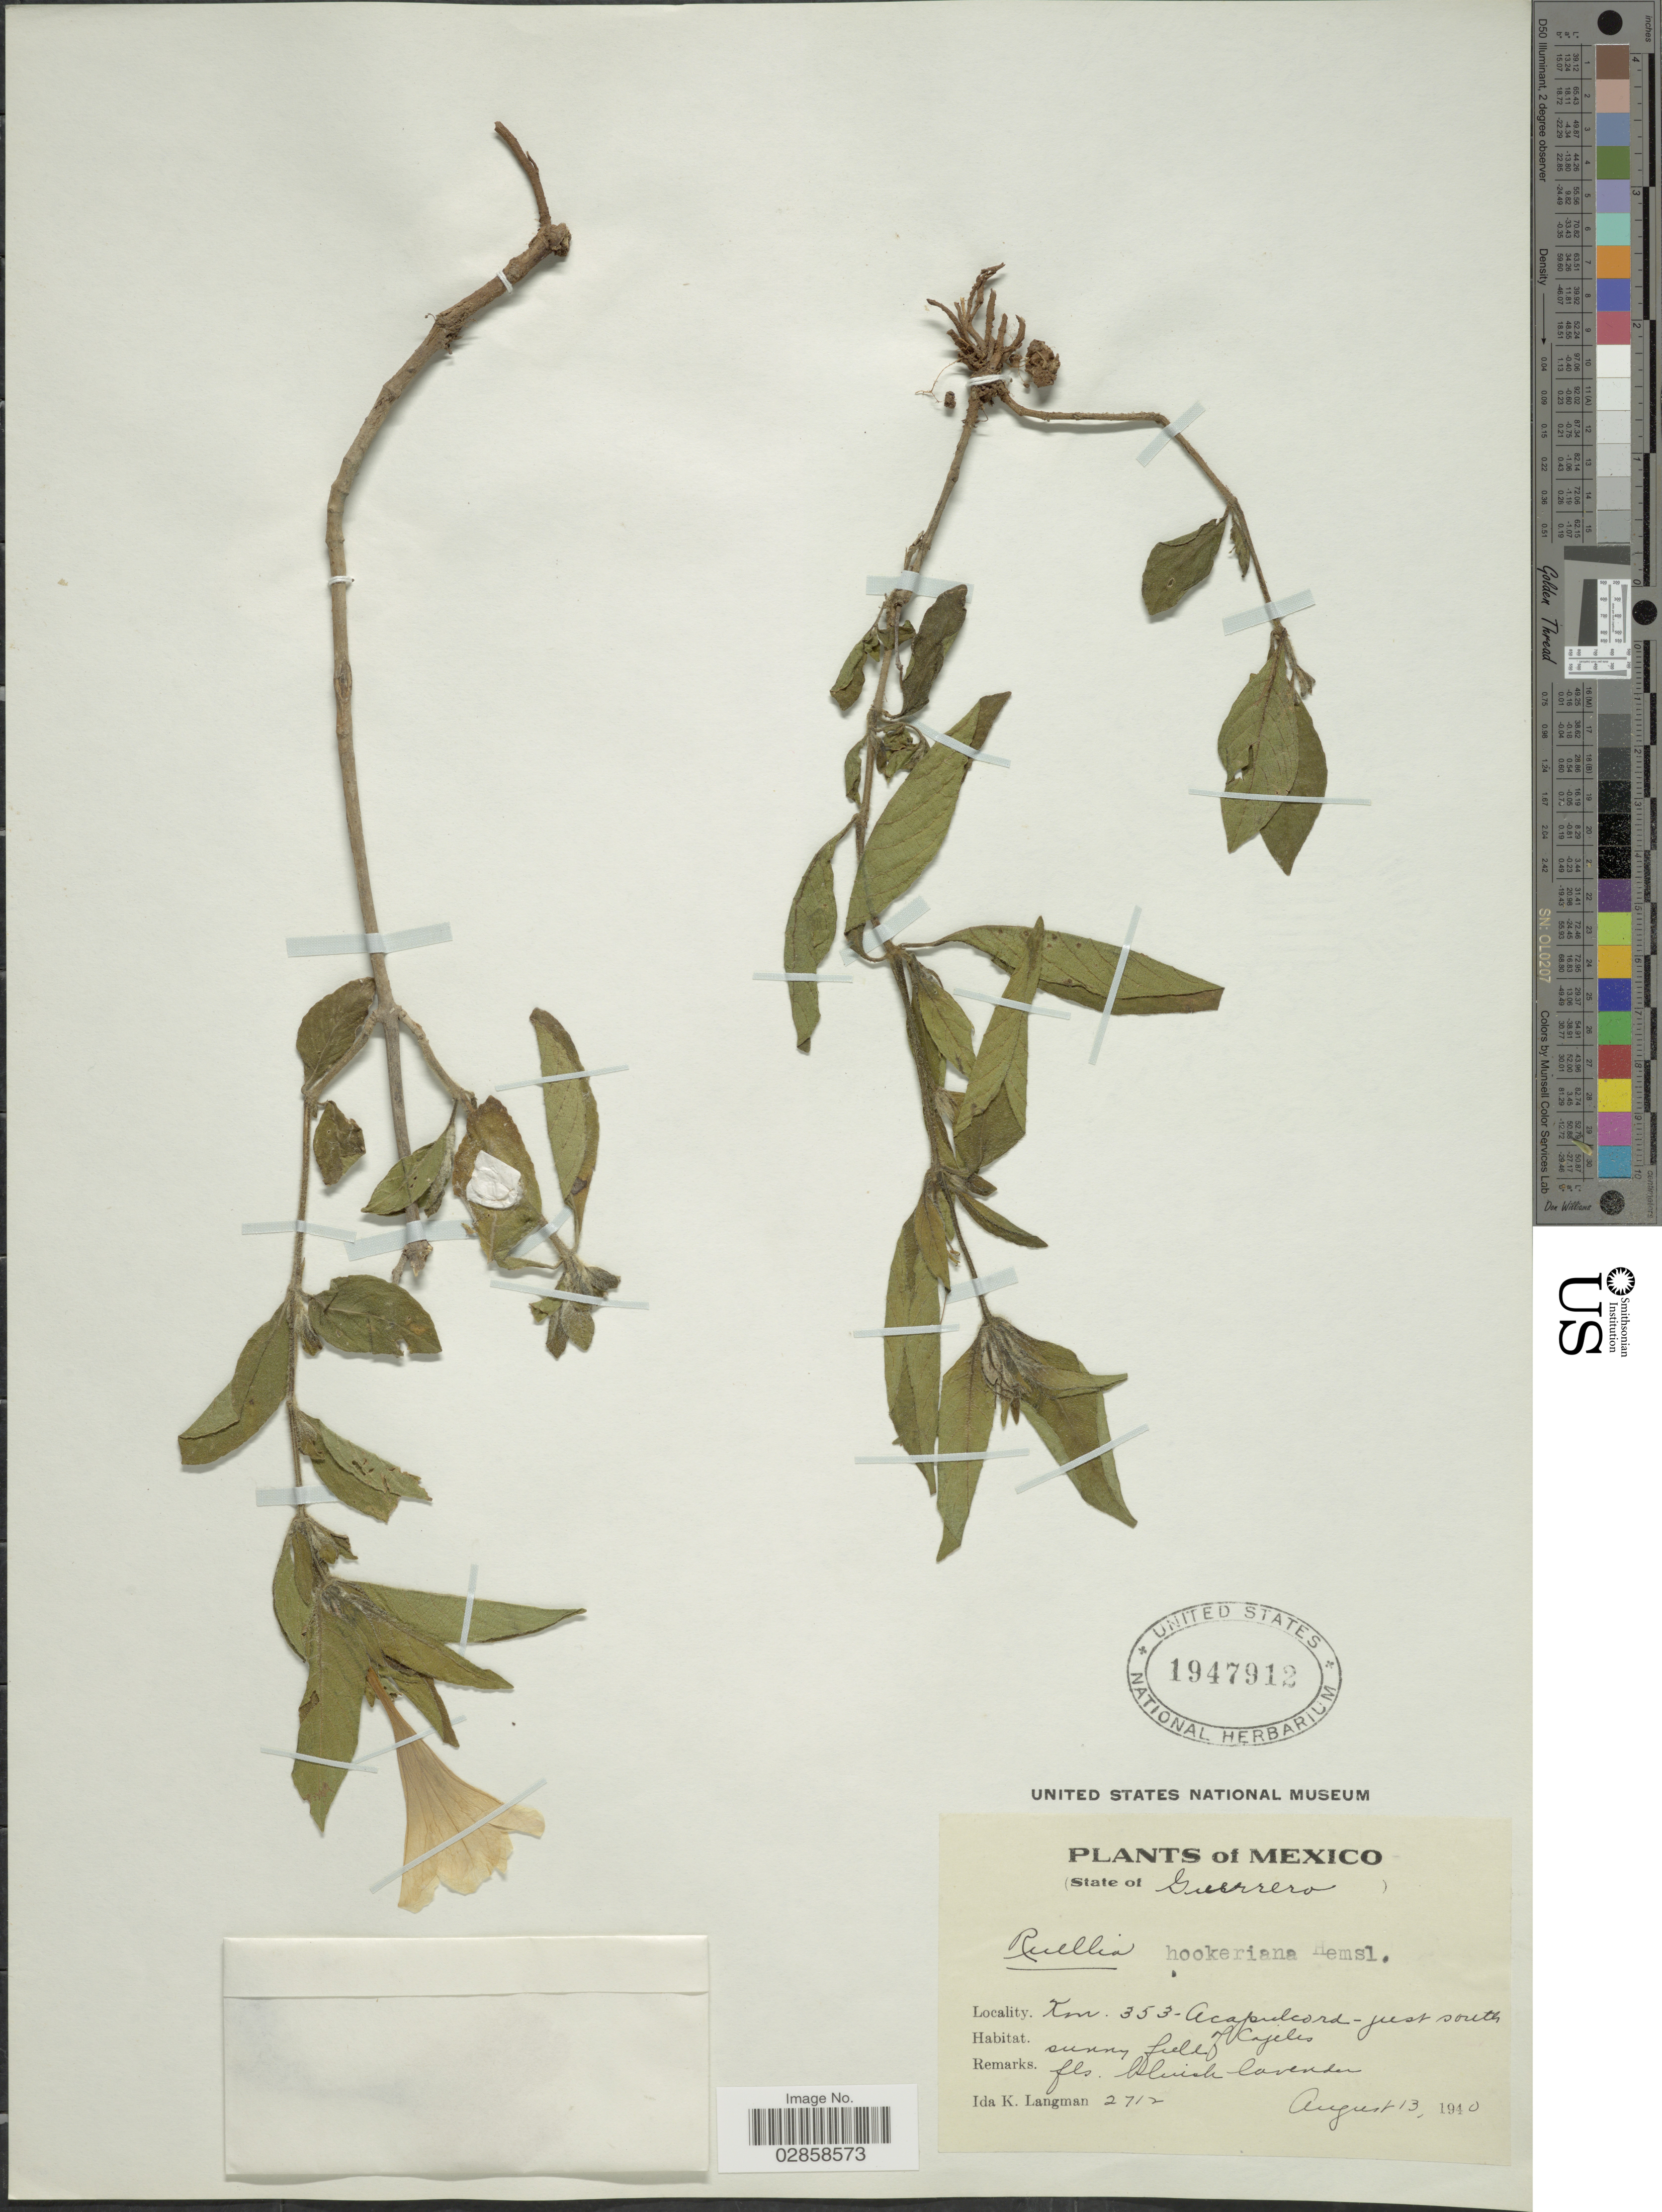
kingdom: Plantae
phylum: Tracheophyta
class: Magnoliopsida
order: Lamiales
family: Acanthaceae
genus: Ruellia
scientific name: Ruellia hookeriana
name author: (Nees) Hemsl.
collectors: I. K. Langman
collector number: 2712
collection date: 1940-08-13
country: Mexico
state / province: Guerrero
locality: Km. 353-Acapulco rd-just south of Cajeles.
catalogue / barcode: US 1947912